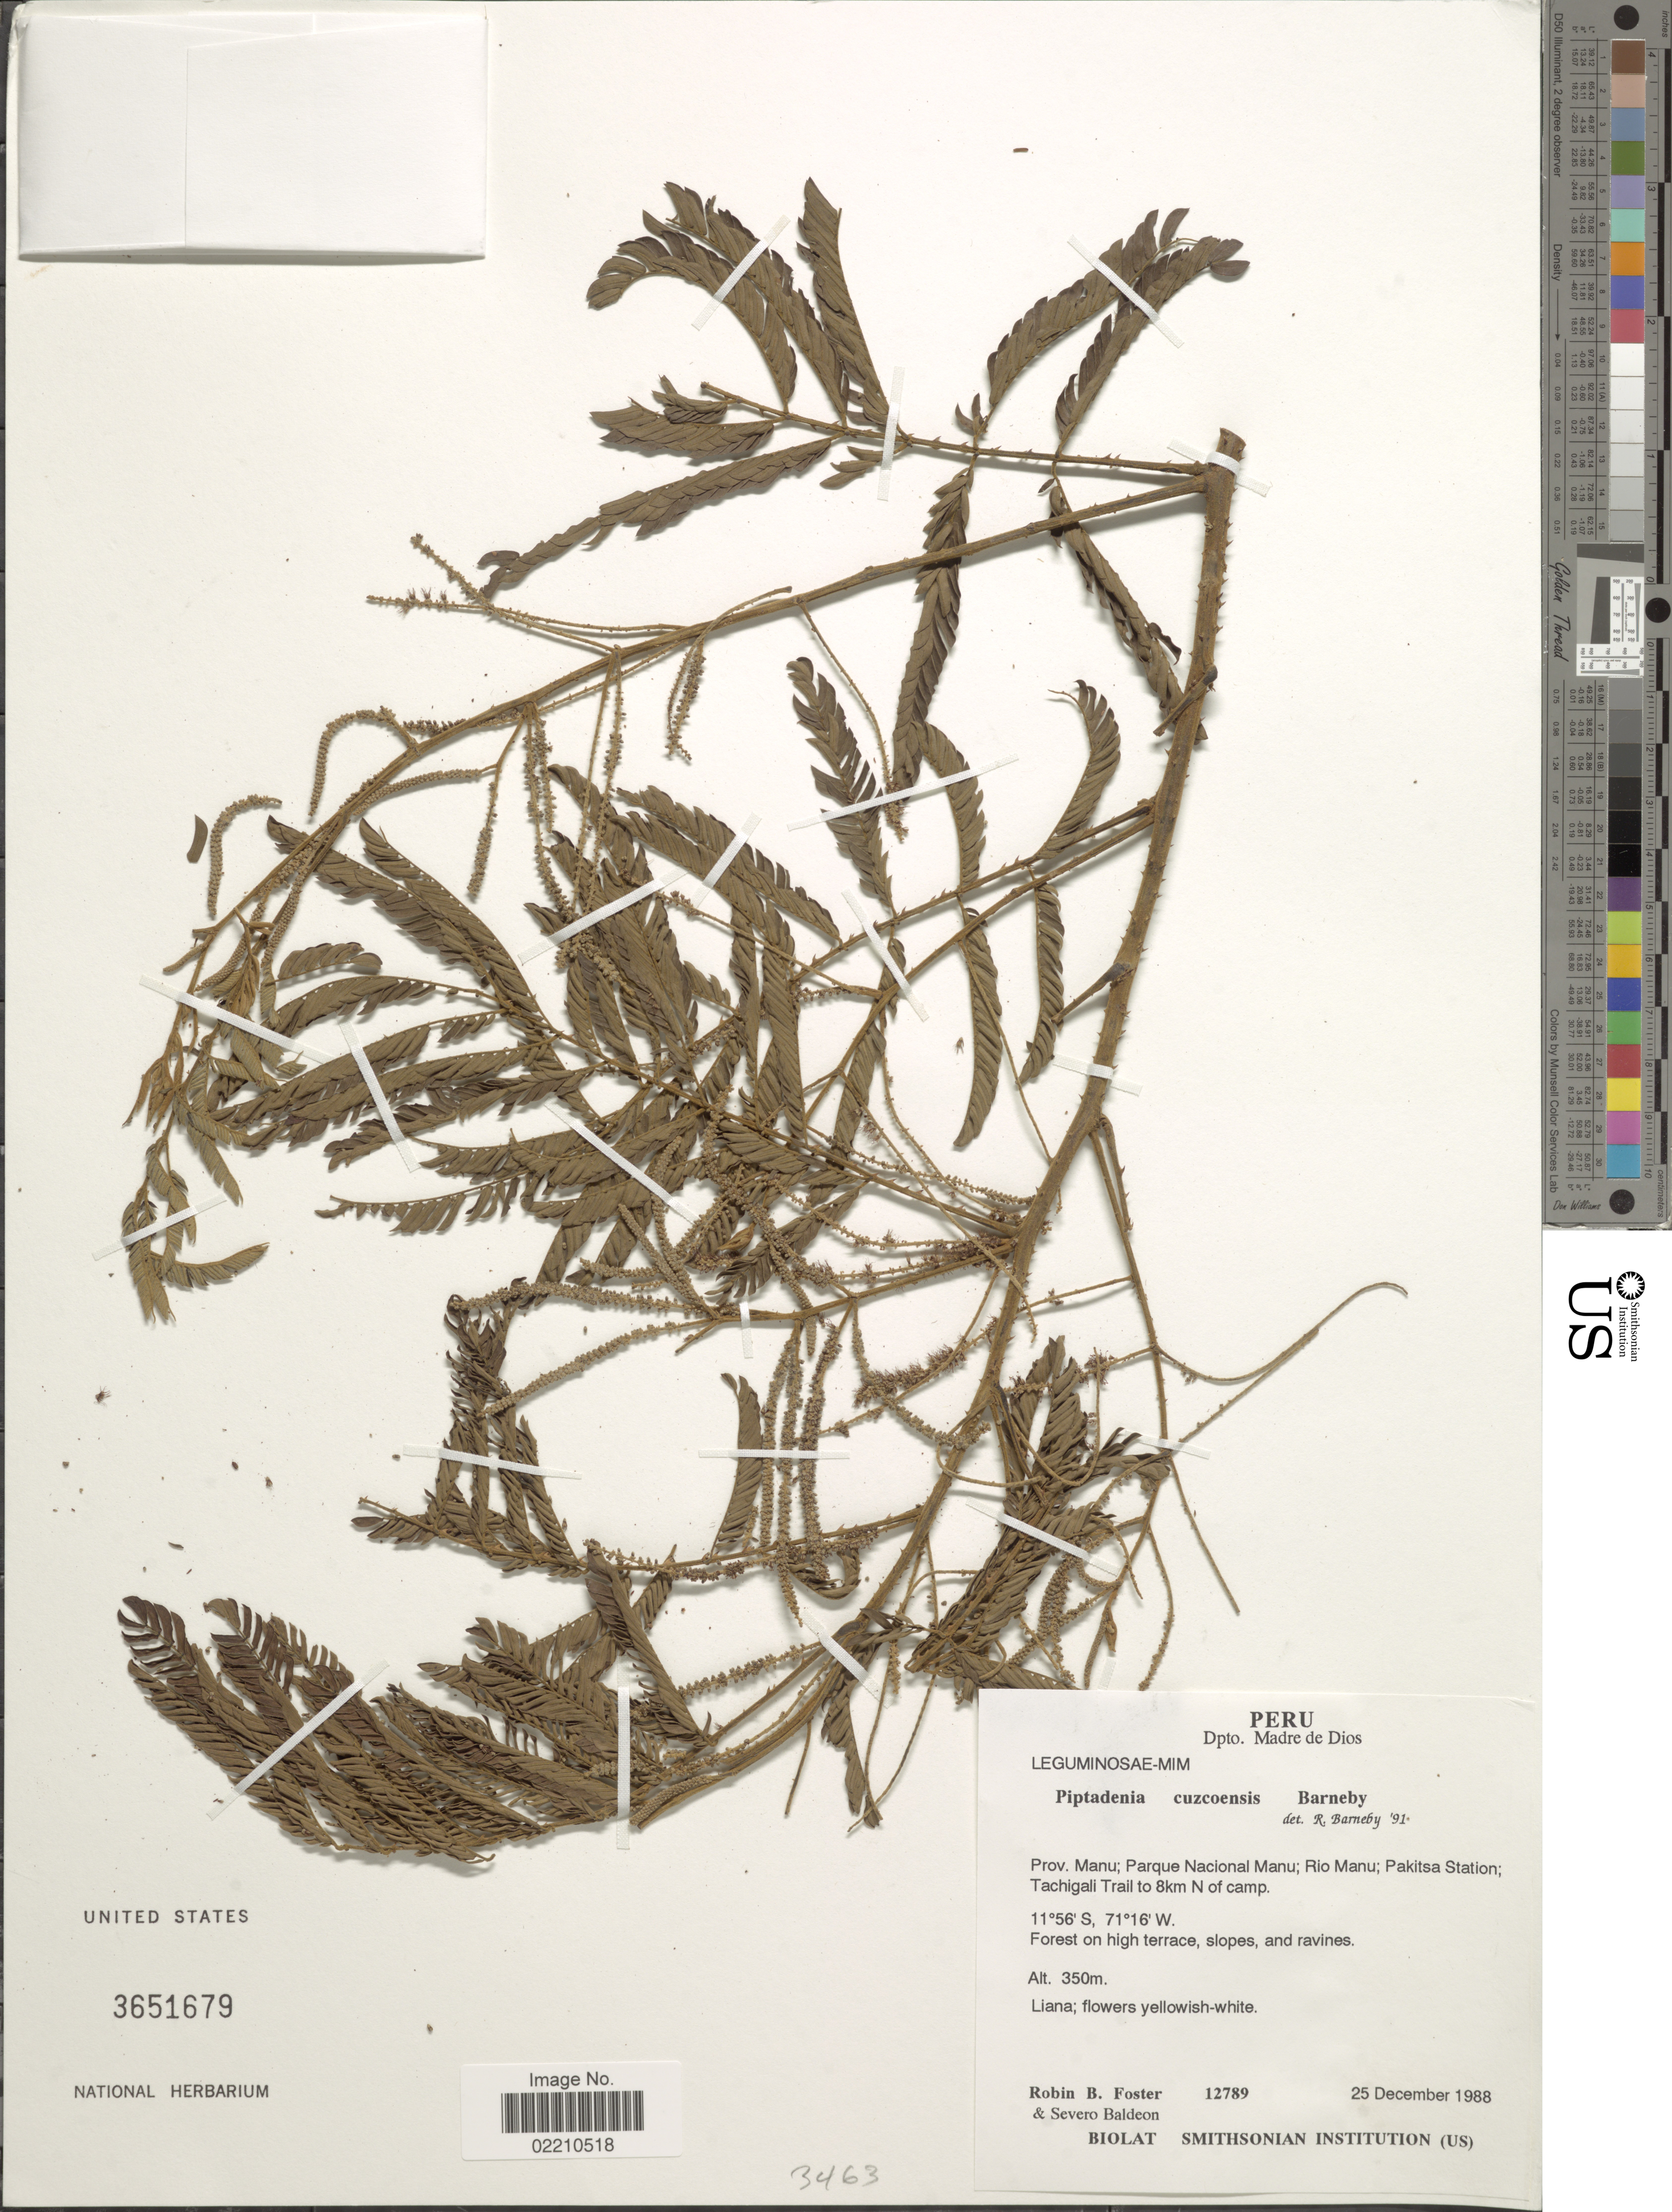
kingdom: Plantae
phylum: Tracheophyta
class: Magnoliopsida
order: Fabales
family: Fabaceae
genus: Piptadenia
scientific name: Piptadenia cuzcoensis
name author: Barneby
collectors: R. B. Foster & S. Baldeon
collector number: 12789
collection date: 1988-12-25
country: Peru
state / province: Madre de Dios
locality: Dpto. Madre de Dios, Prov. Manu, Parque Nacional Manu, Rio Manu, Pakitsa Station, Tachigali Trail to 8 km N of Camp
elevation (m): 350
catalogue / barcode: US 3651679